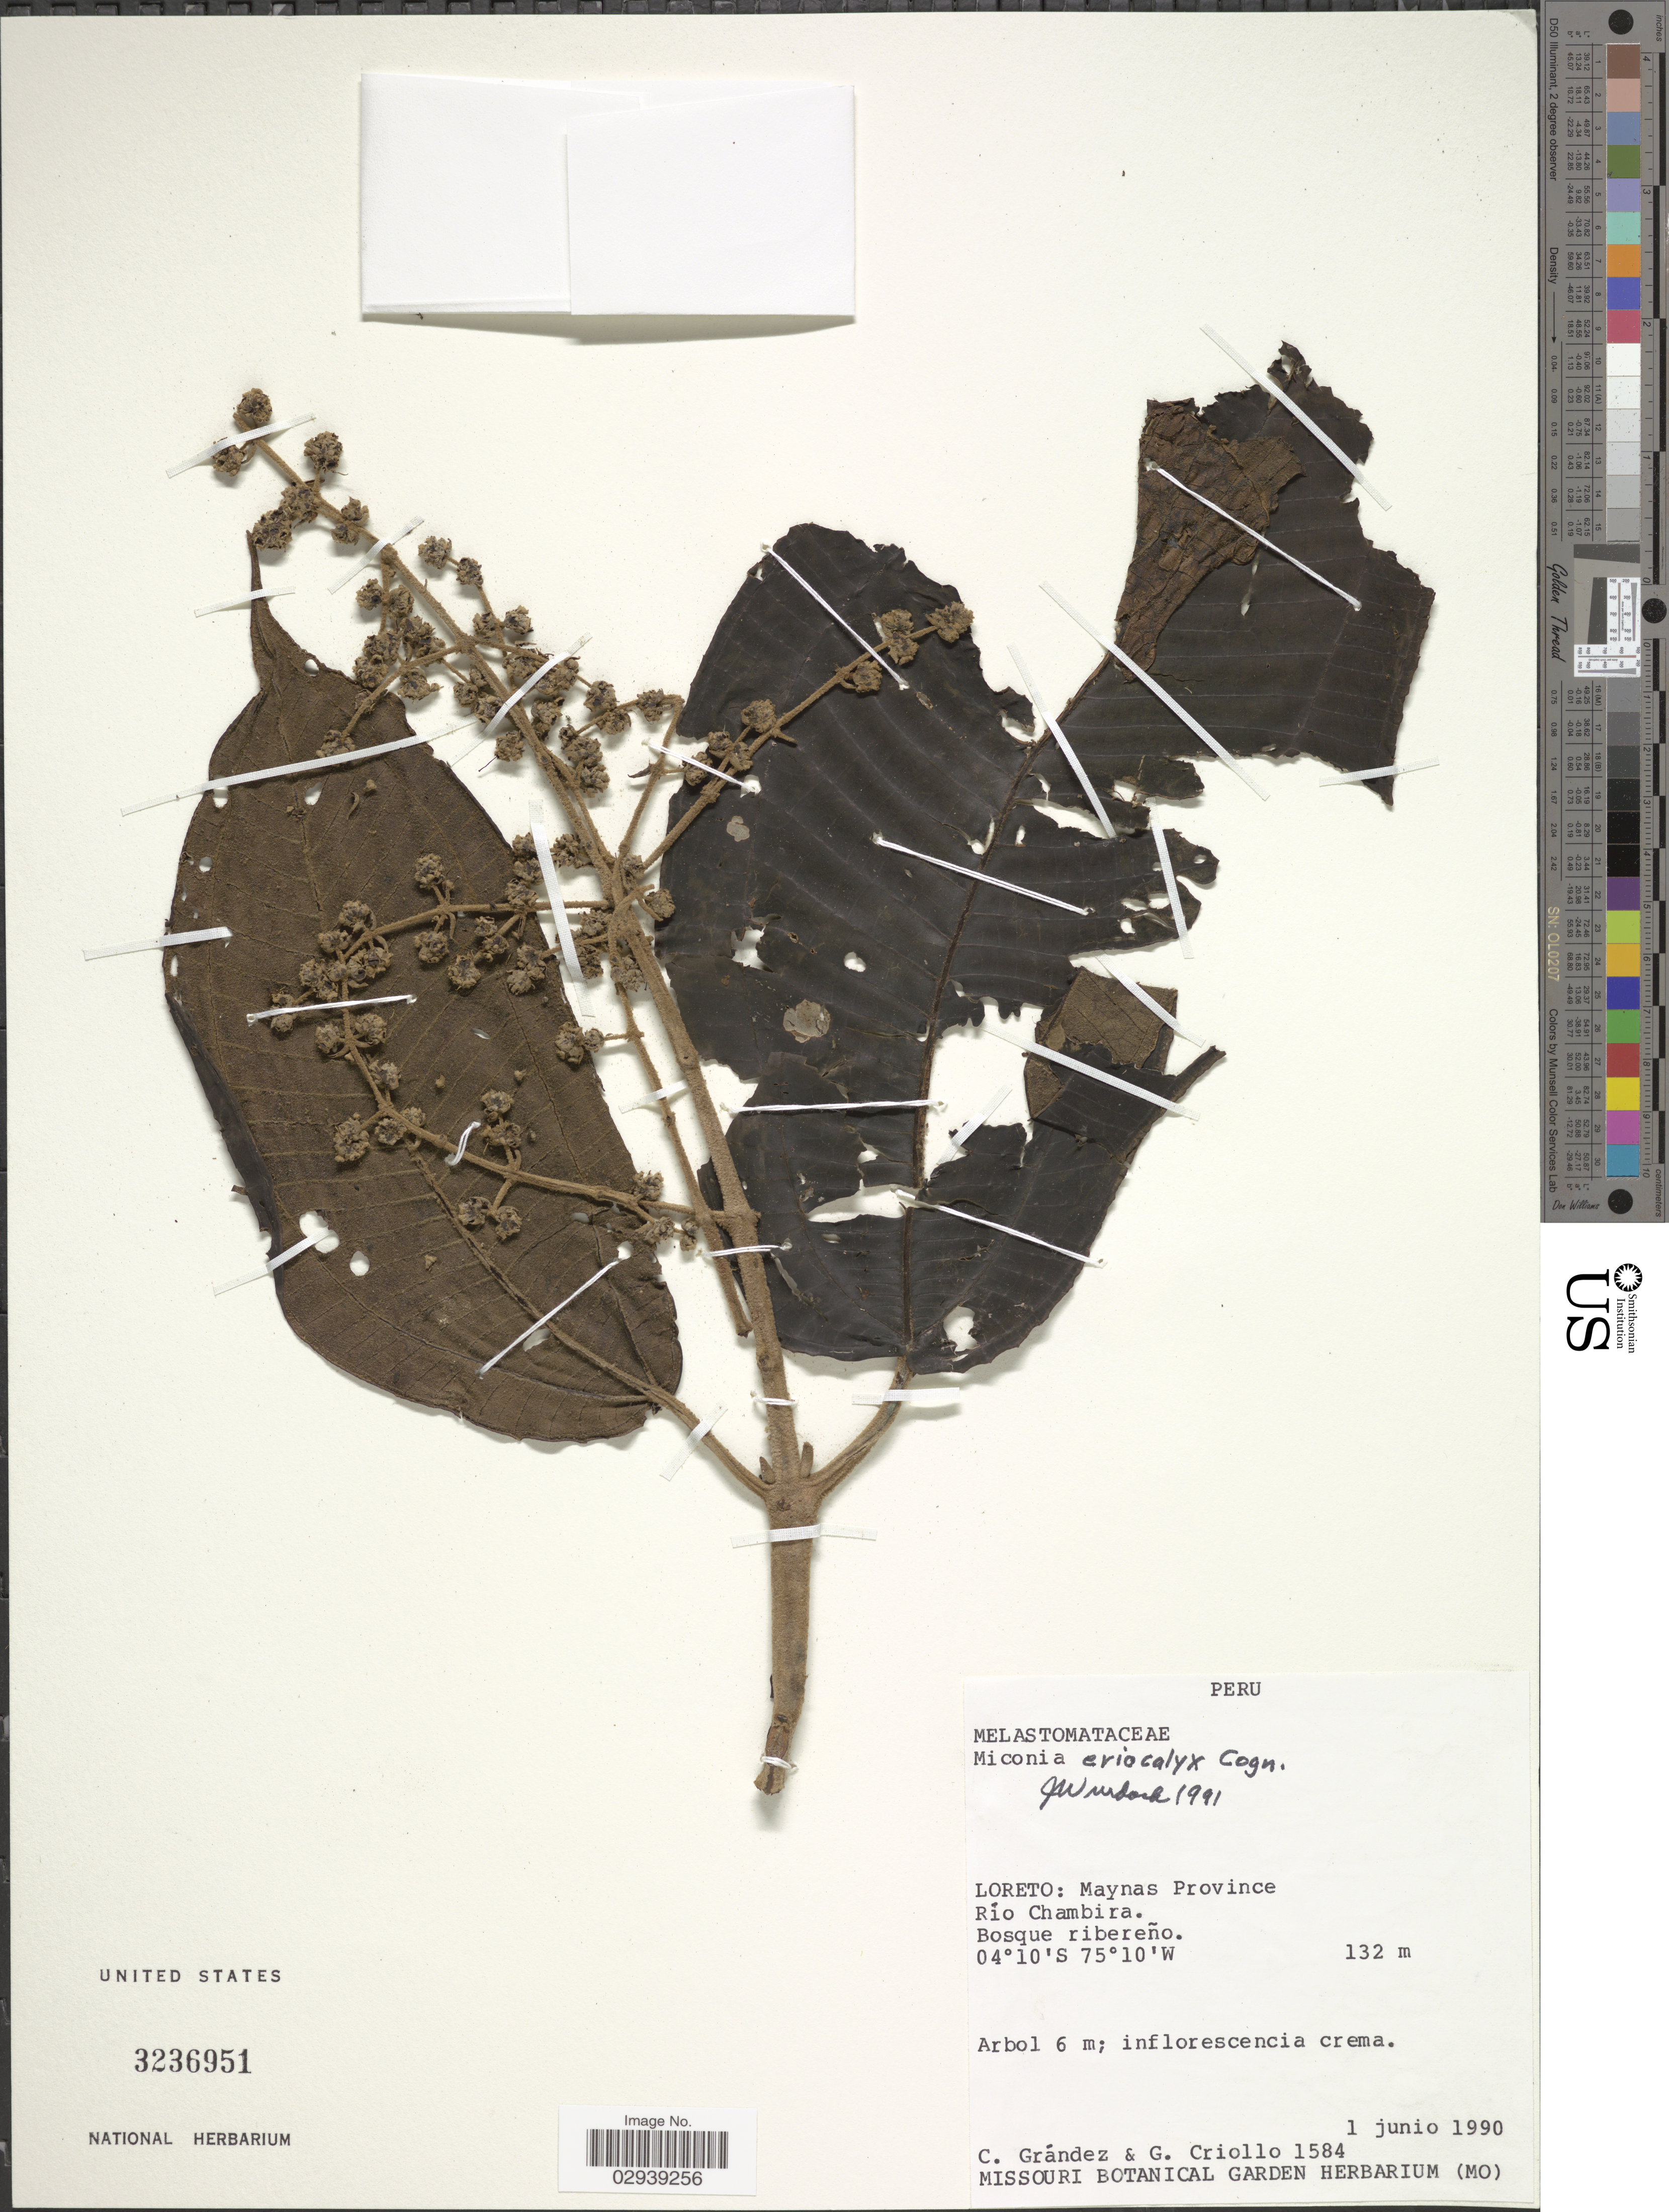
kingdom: Plantae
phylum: Tracheophyta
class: Magnoliopsida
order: Myrtales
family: Melastomataceae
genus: Miconia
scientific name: Miconia eriocalyx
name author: Cogn.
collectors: C. Grández & G. Criollo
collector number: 1584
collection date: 1990-06-01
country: Peru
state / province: Loreto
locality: Maynas Province. Río Chambira.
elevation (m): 132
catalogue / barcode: US 3236951